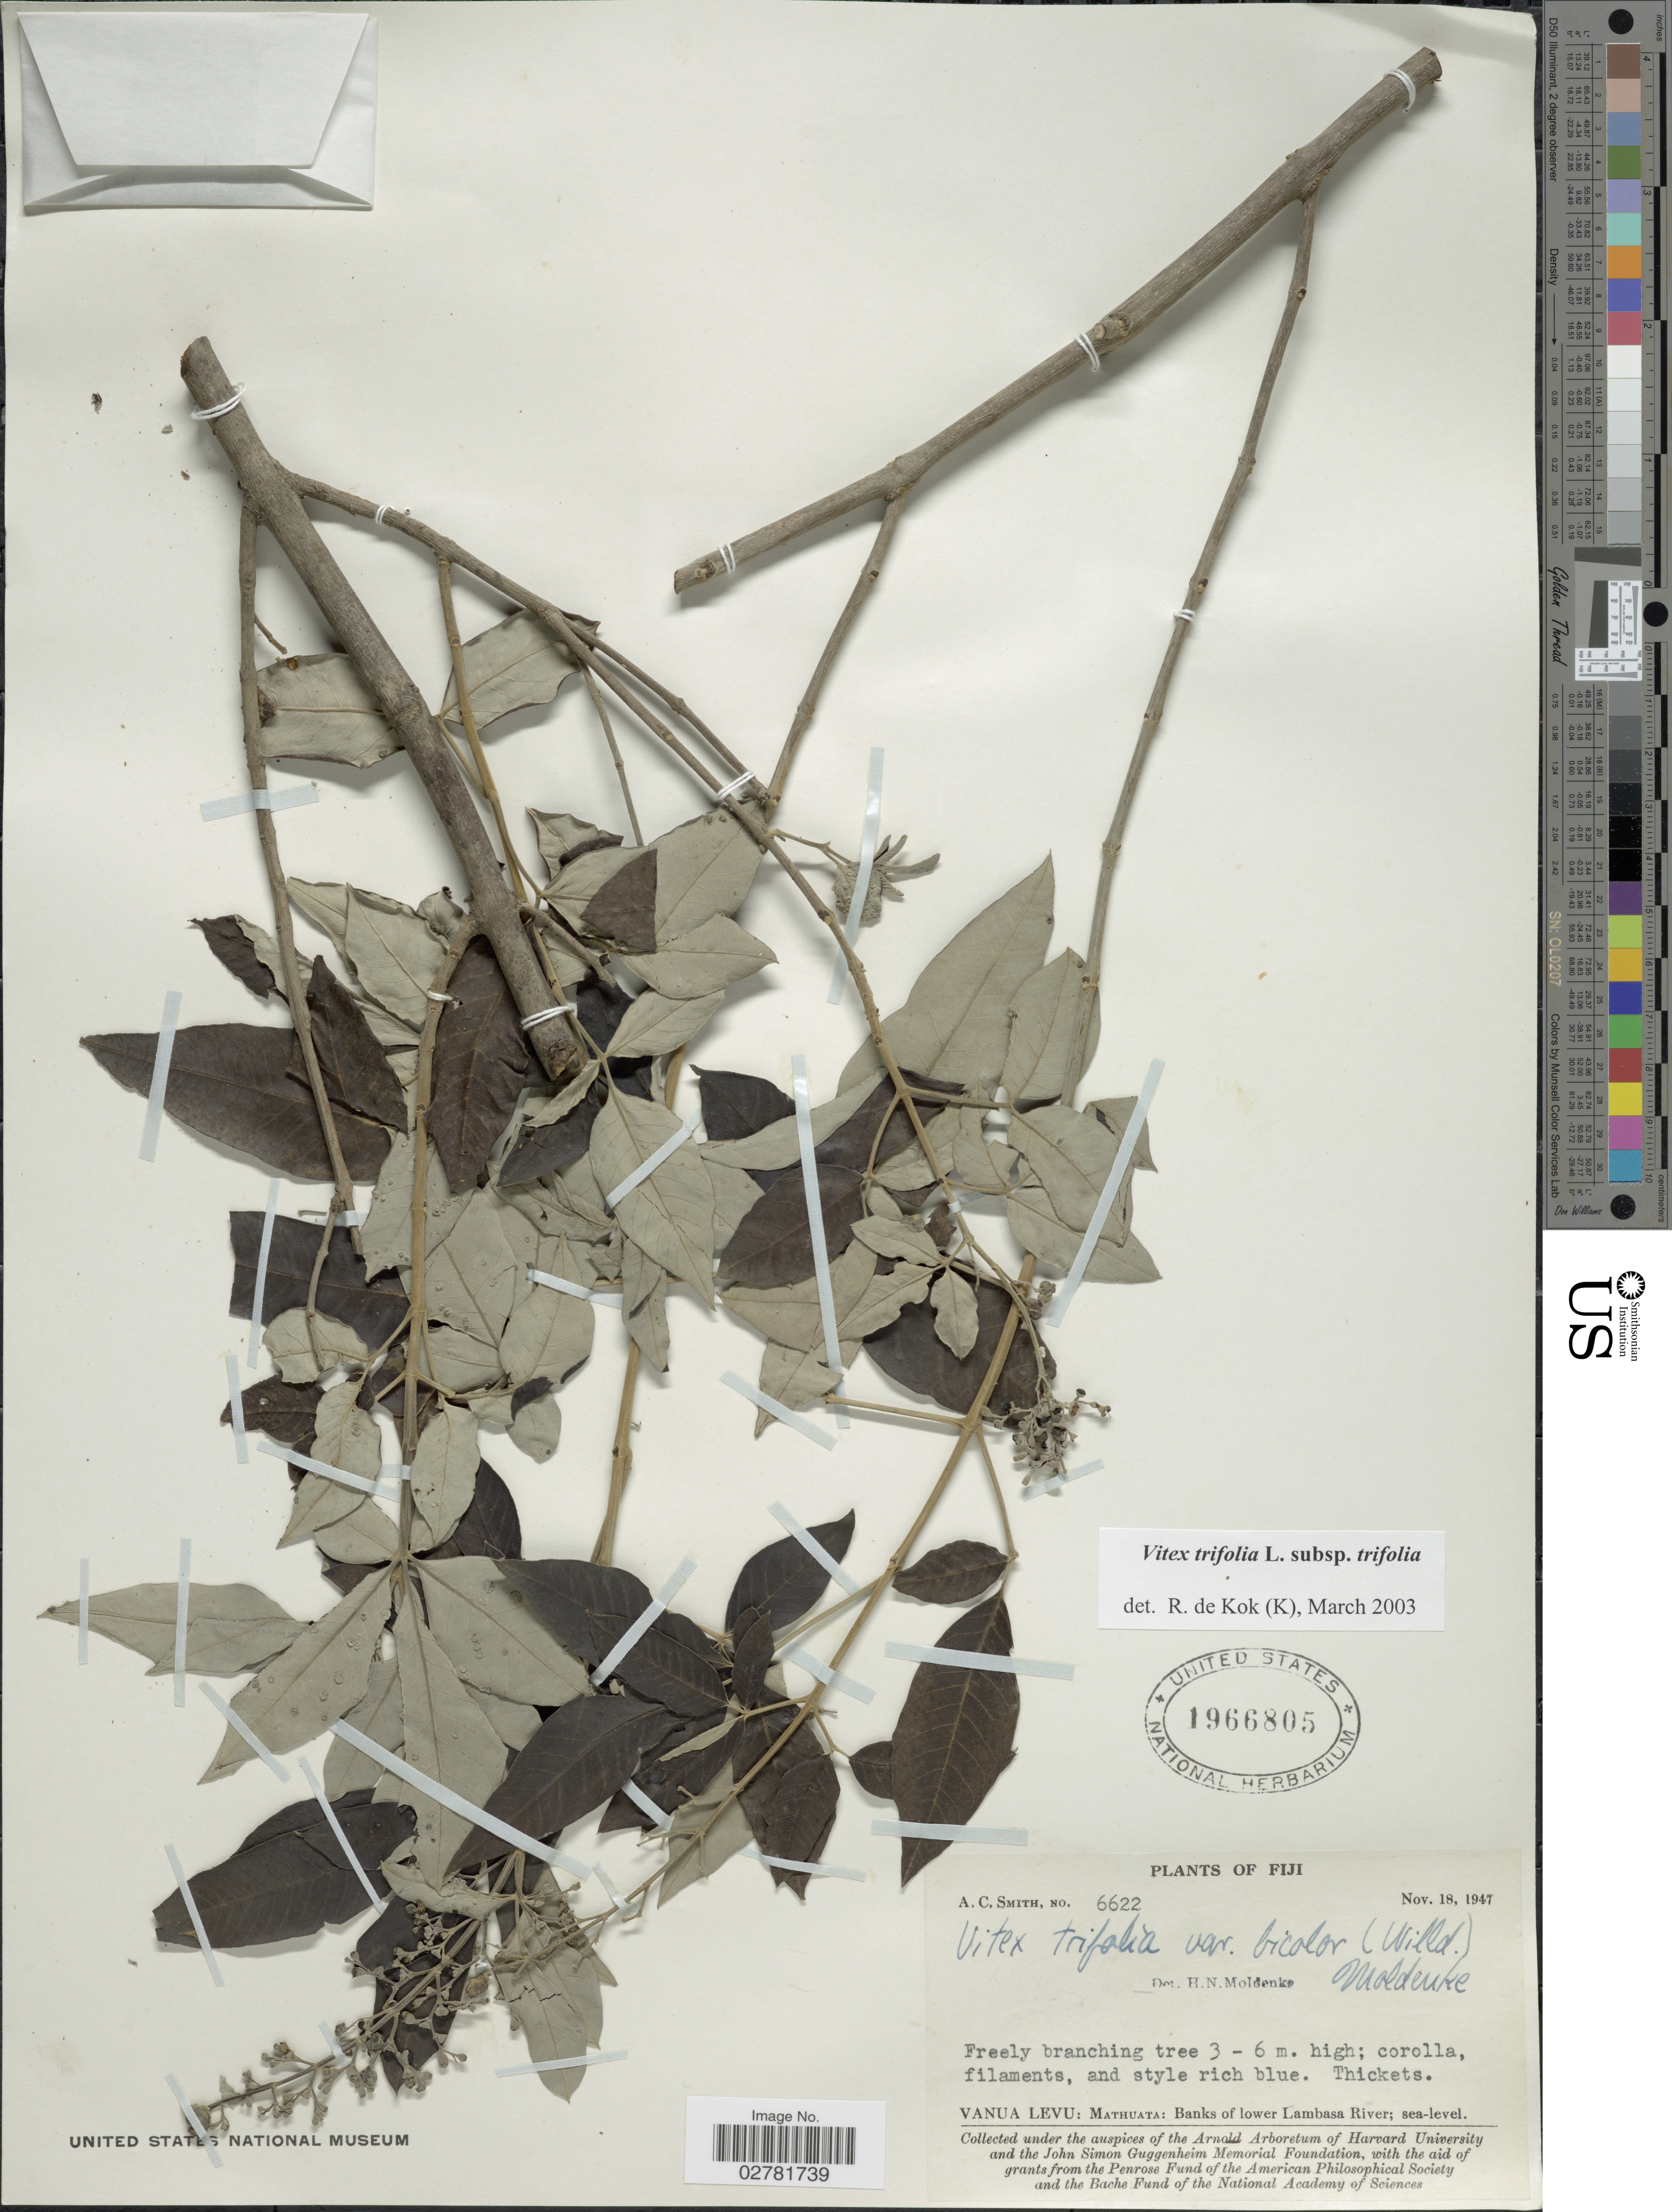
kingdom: Plantae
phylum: Tracheophyta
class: Magnoliopsida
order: Lamiales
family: Lamiaceae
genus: Vitex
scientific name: Vitex trifolia var. trifolia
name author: L.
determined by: Kok, R. de, (K)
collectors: A. C. Smith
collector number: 6622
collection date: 1947-11-18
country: Fiji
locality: Vanua Levu: Mathuata: Banks of lower Lambasa River.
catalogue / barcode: US 1966805